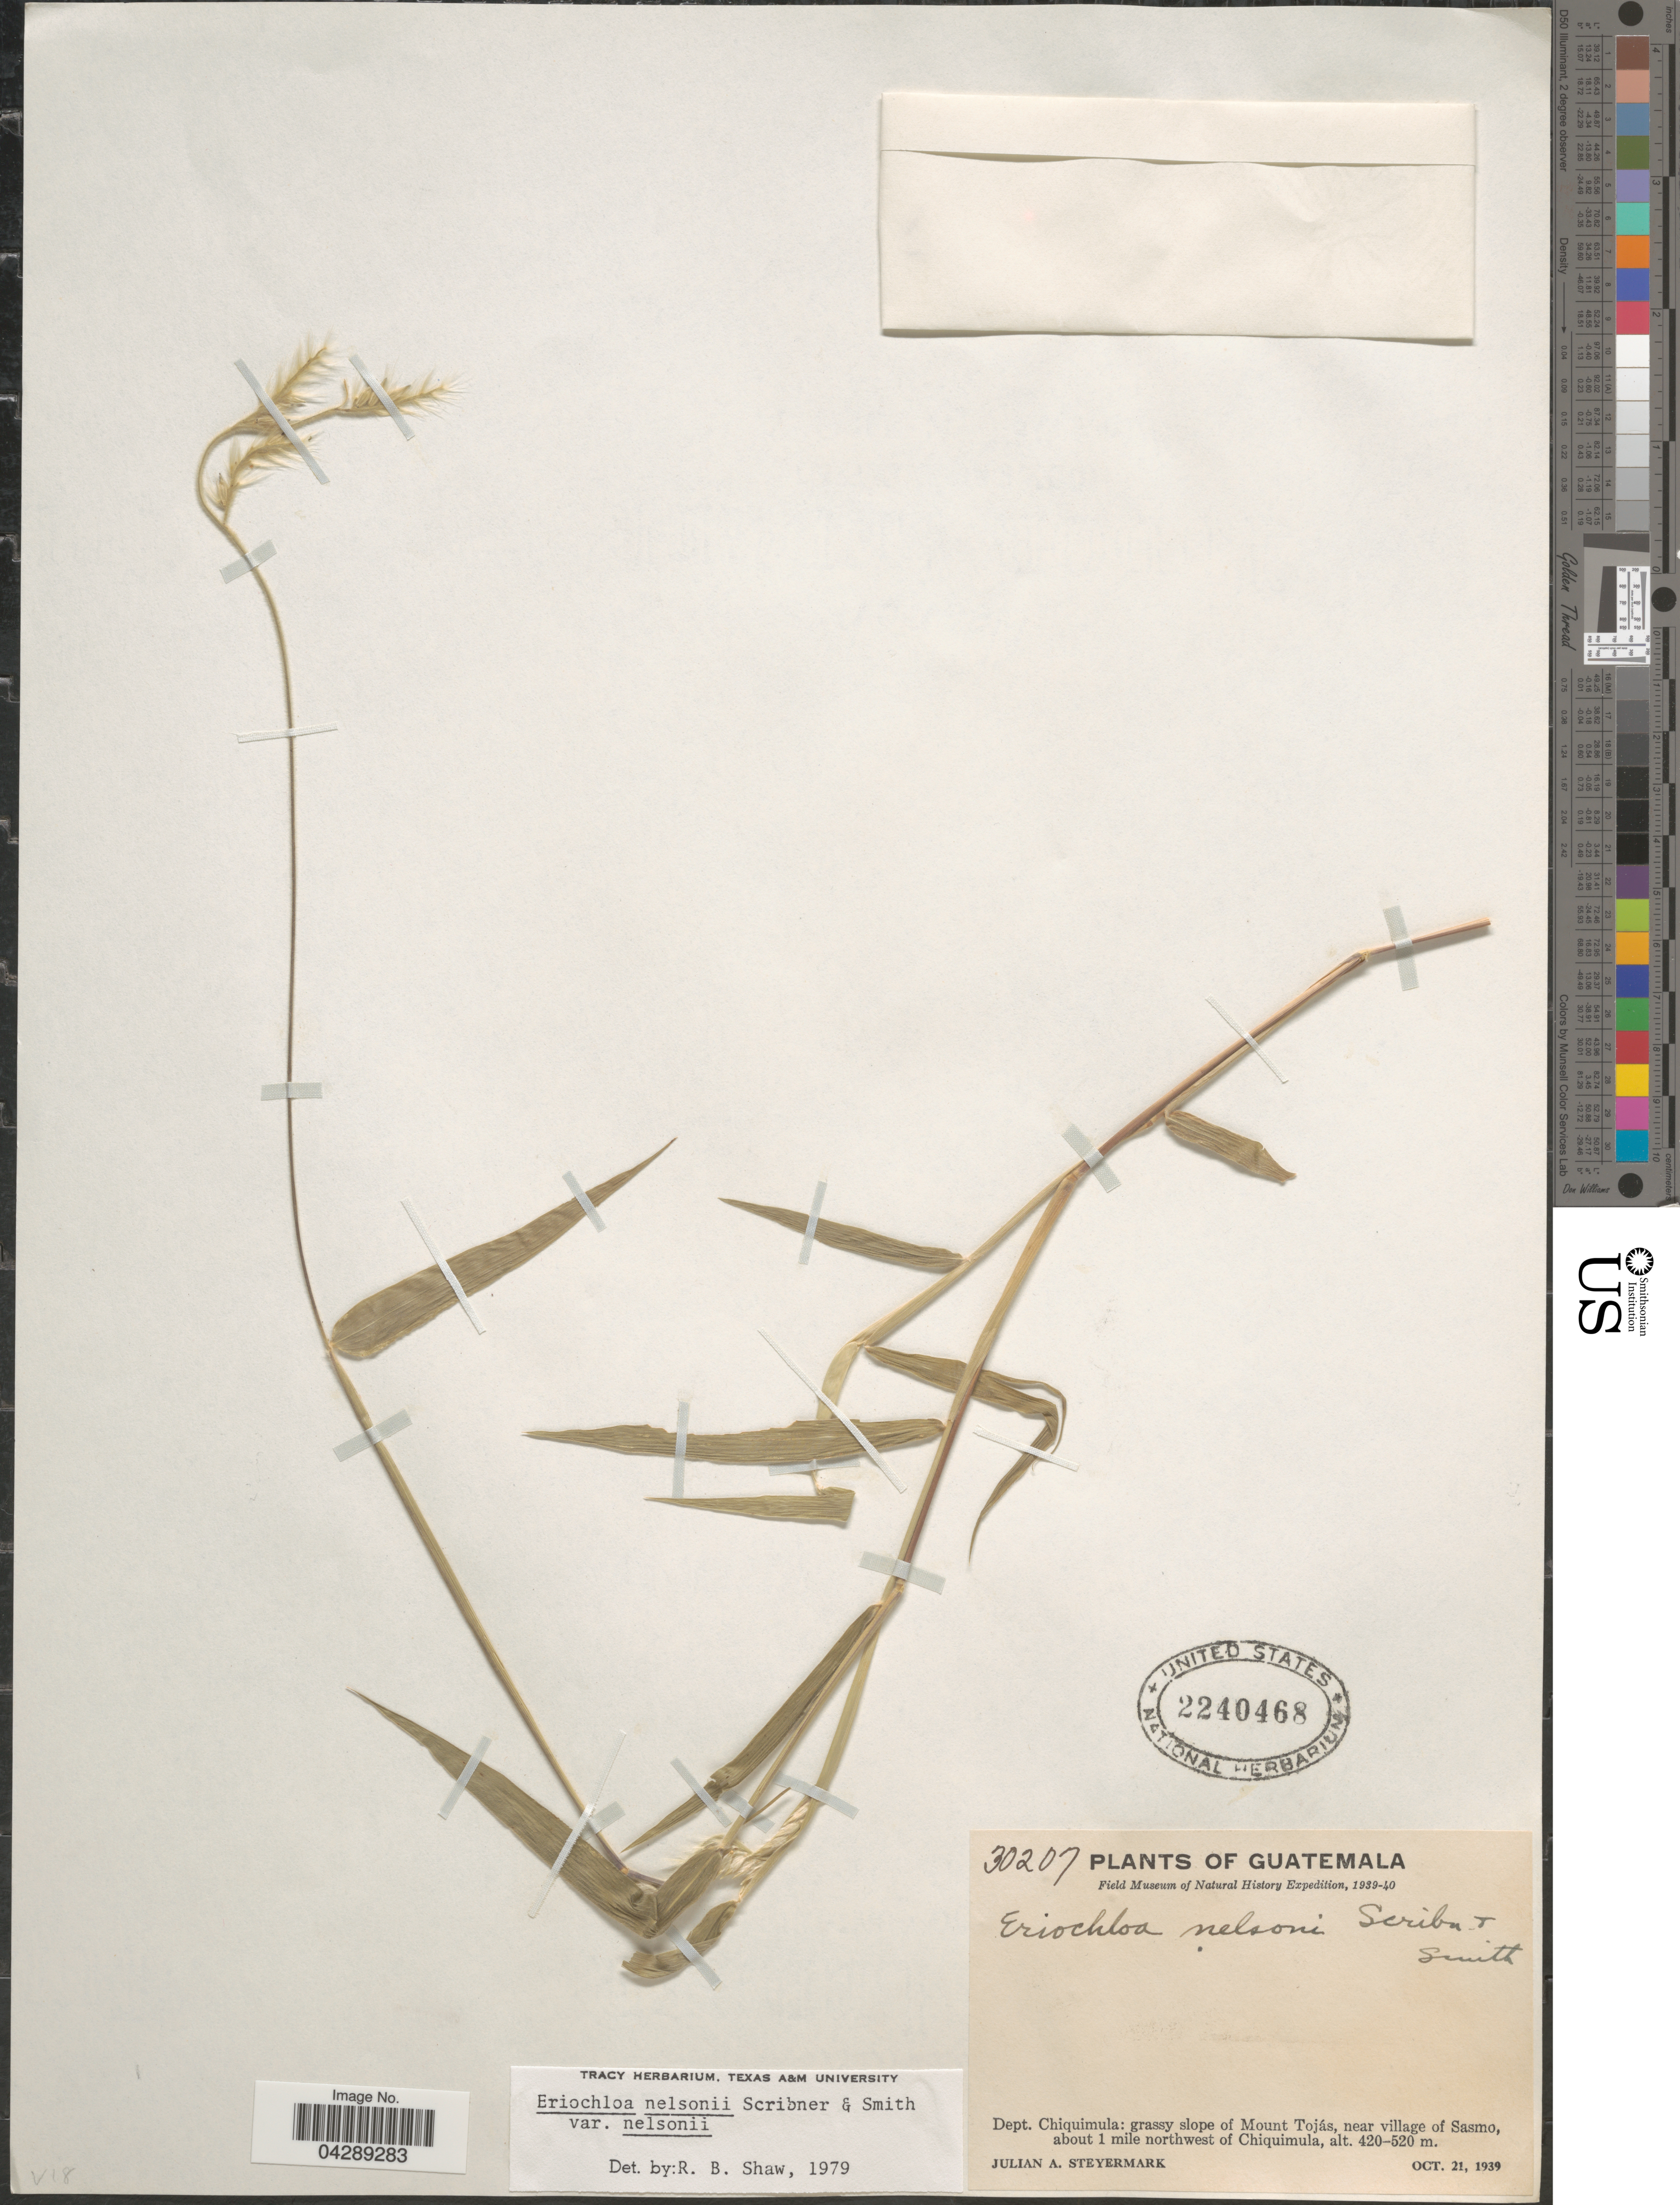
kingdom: Plantae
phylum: Tracheophyta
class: Liliopsida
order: Poales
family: Poaceae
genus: Eriochloa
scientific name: Eriochloa nelsonii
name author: Scribn. & J.G. Sm.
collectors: J. Steyermark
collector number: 30207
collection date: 1939-10-21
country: Guatemala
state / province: Chiquimula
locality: Field Museum of Natural History Expedition, 1939-40. Dept. Chiquimula: grassy slope of Mount Tojás, near village of Sasmo, about 1 mile northwest of Chiquimula.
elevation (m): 420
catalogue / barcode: US 2240468